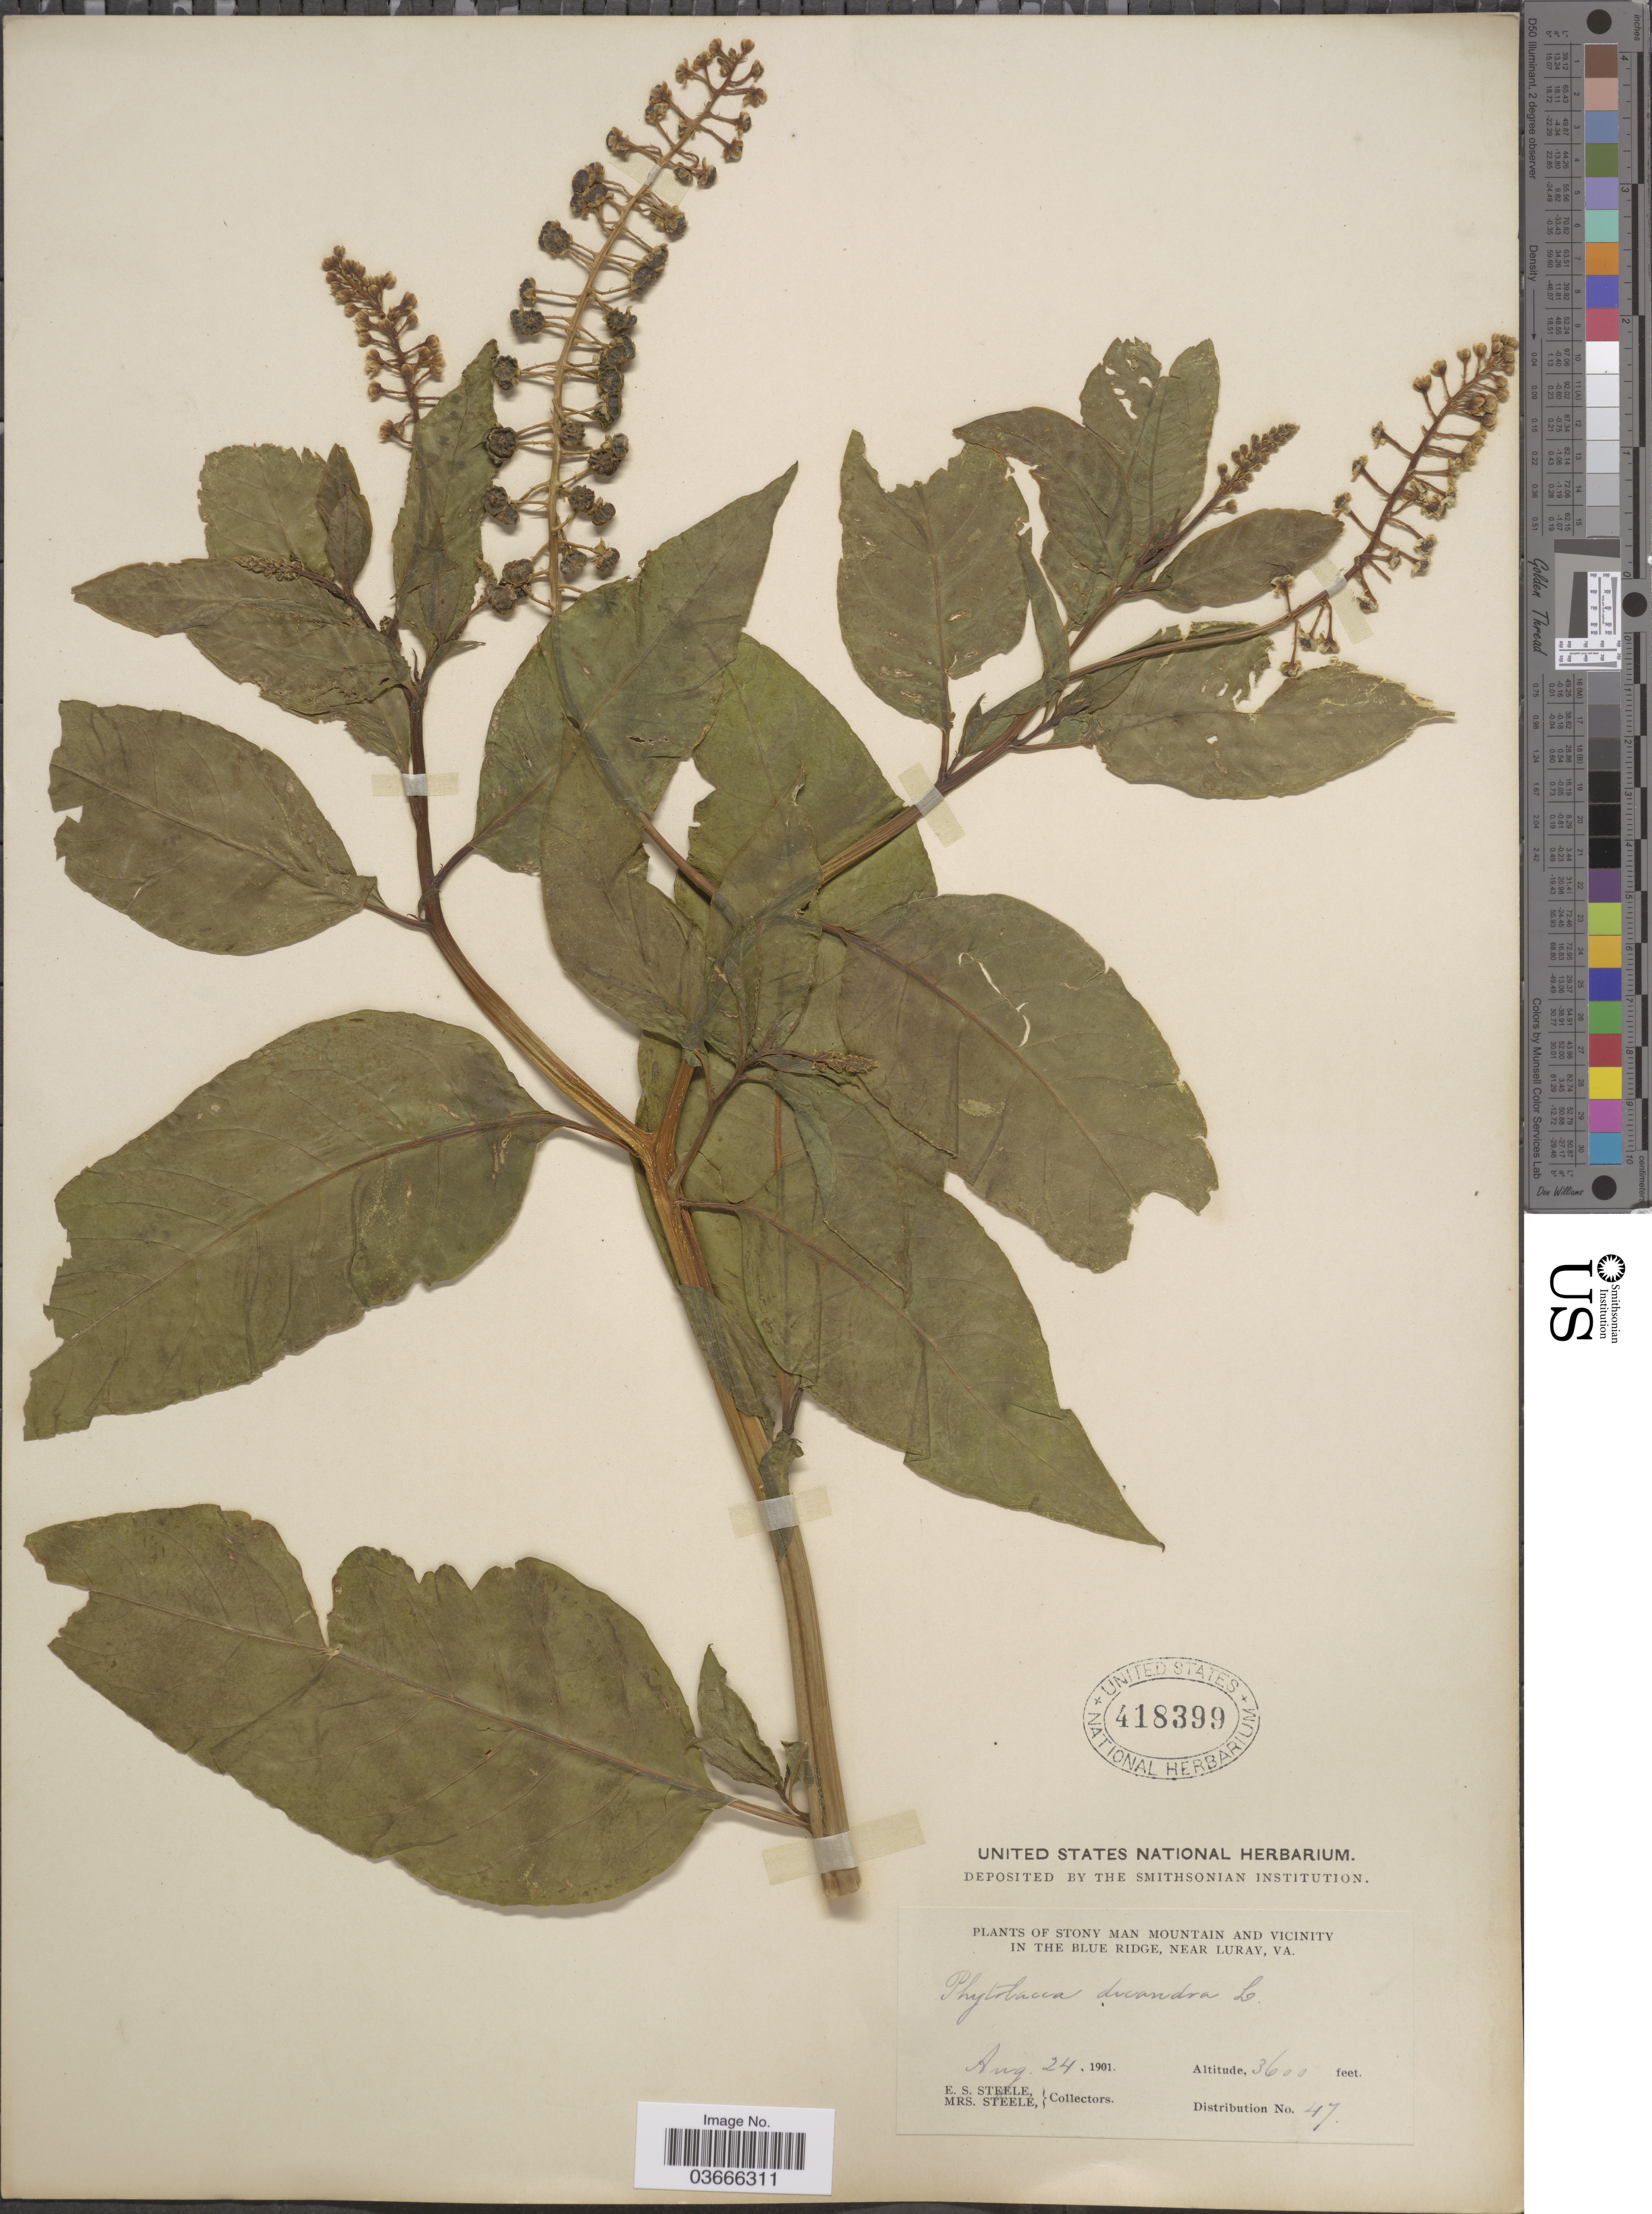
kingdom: Plantae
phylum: Tracheophyta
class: Magnoliopsida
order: Caryophyllales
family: Phytolaccaceae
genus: Phytolacca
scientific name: Phytolacca americana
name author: L.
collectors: E. Steele & Mrs. E. S. Steele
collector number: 47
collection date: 1901-08-24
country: United States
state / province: Virginia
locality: Stony Man Mountain and vicinity. In the Blue Ridge, near Luray.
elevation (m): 1097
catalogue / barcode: US 418399